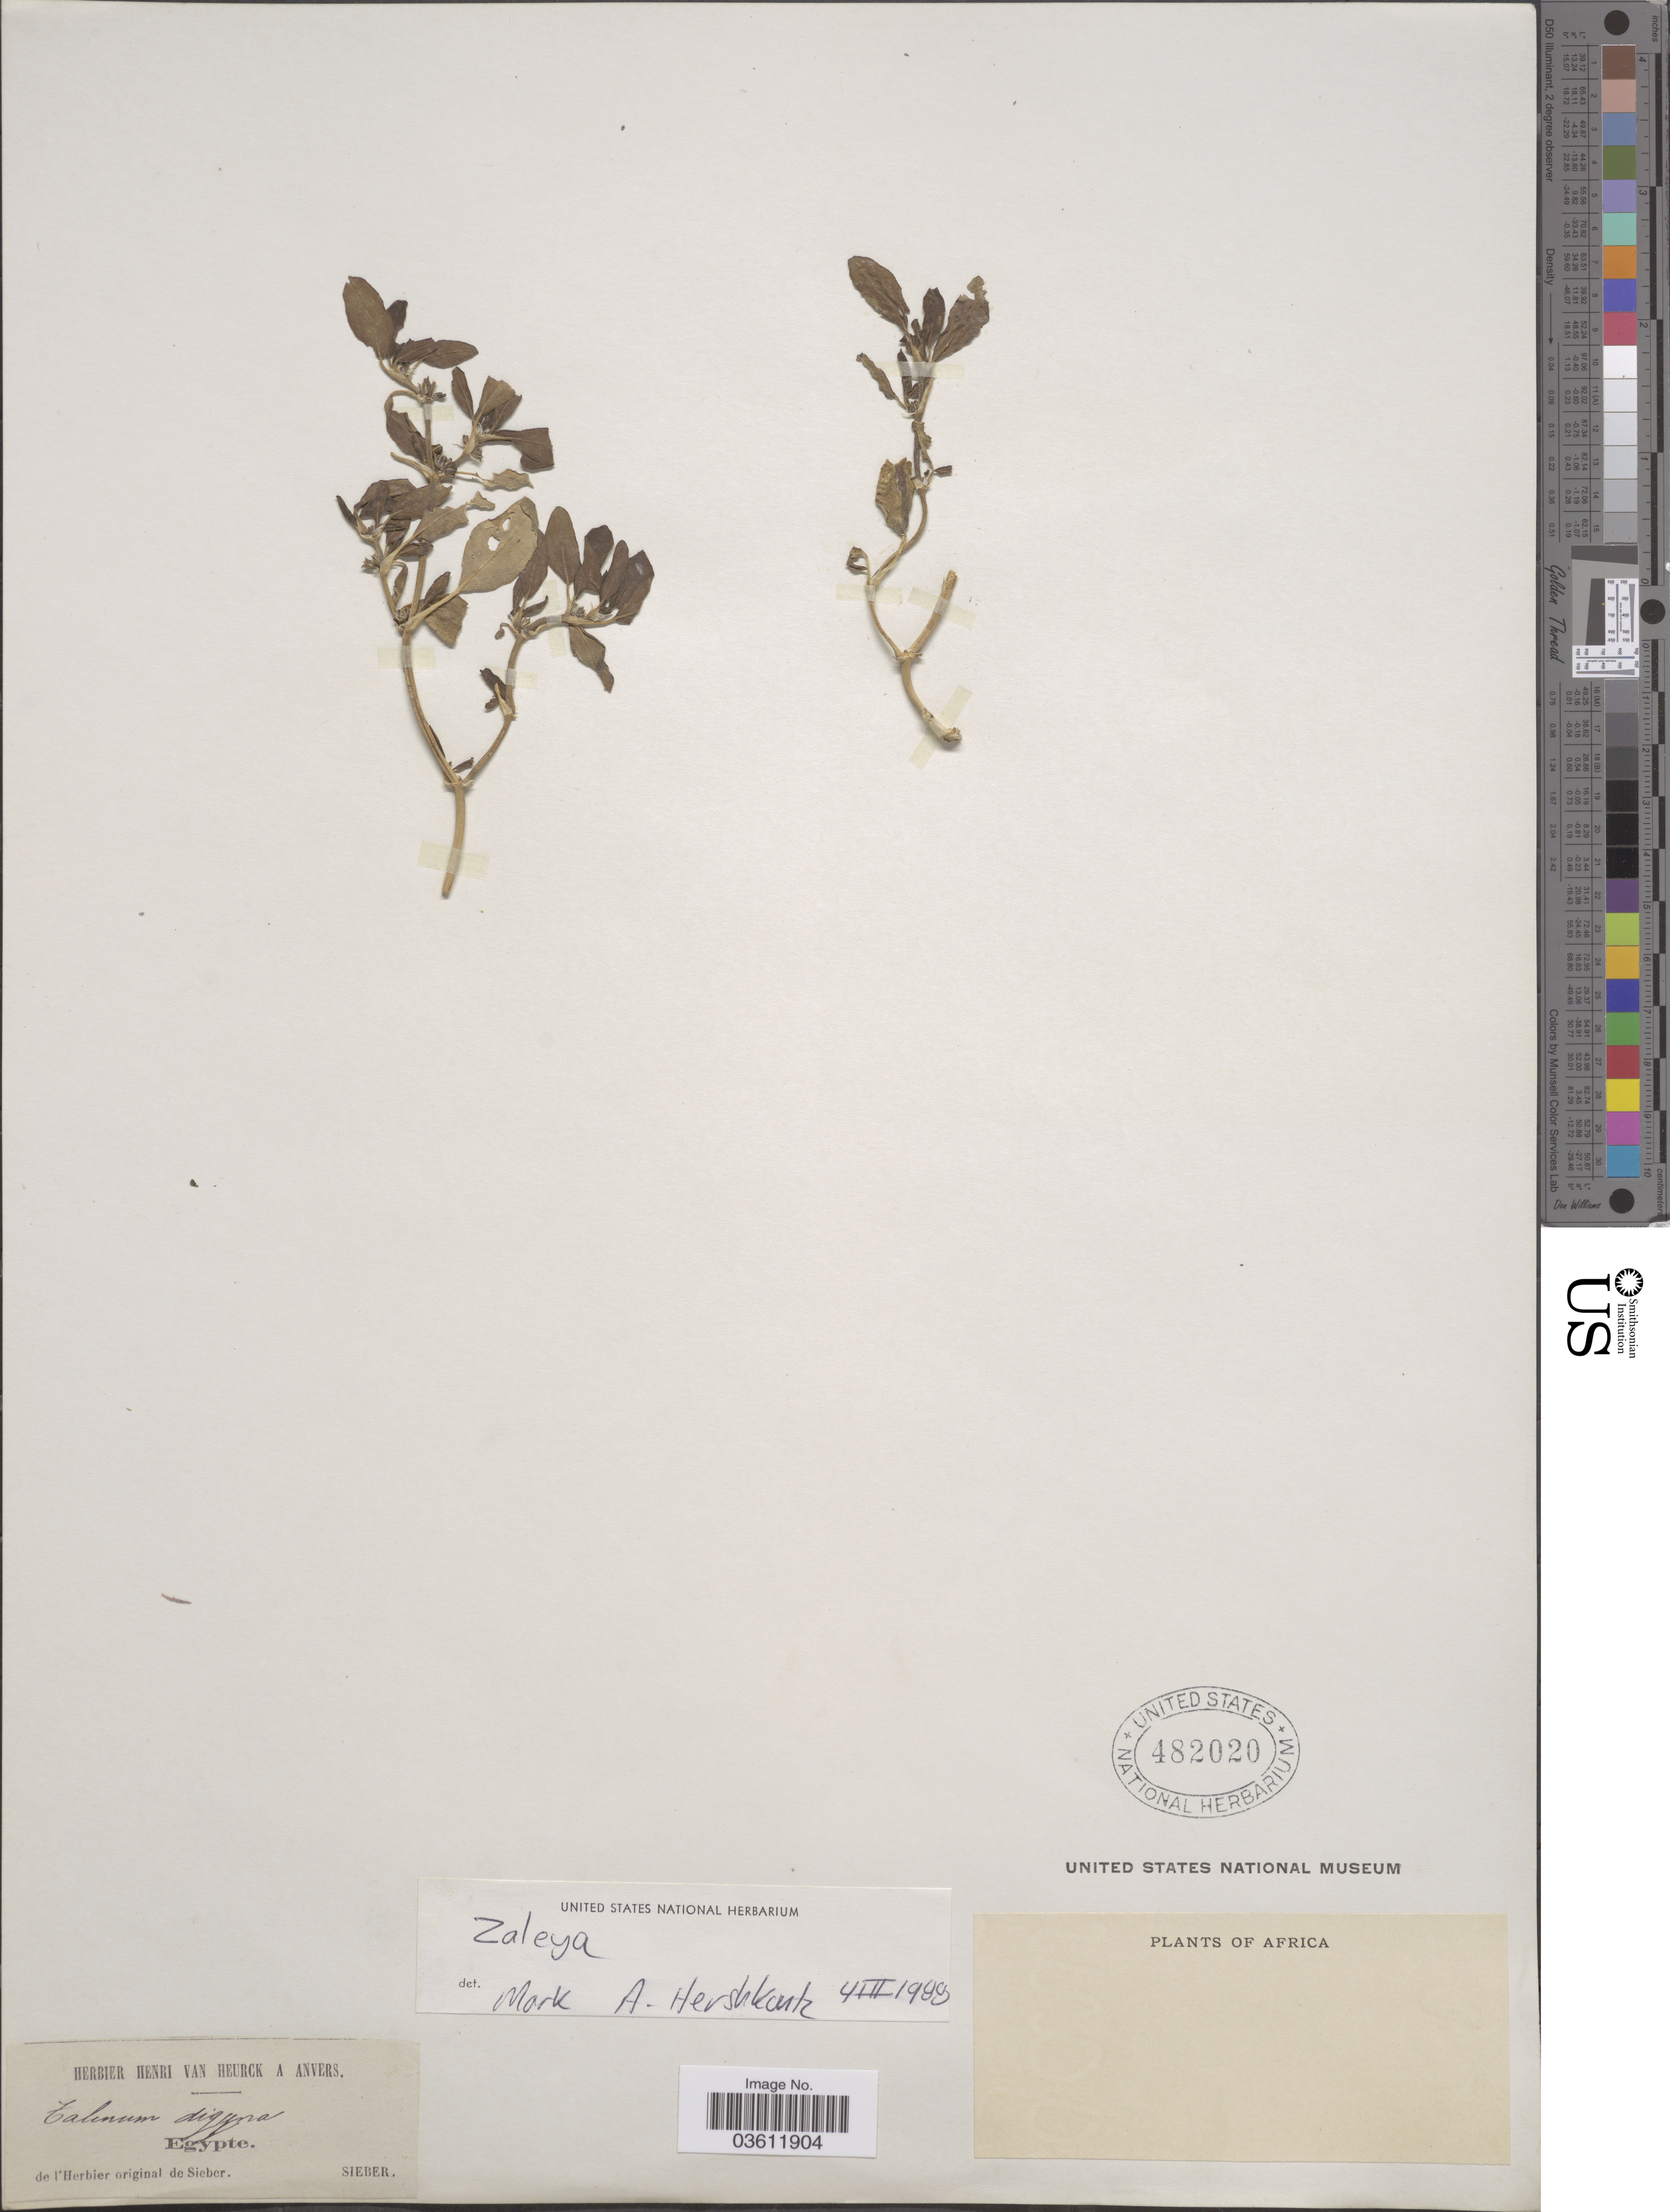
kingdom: Plantae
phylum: Tracheophyta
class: Magnoliopsida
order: Caryophyllales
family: Aizoaceae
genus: Zaleya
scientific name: Zaleya sp.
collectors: -- Sieber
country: Egypt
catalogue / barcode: US 482020